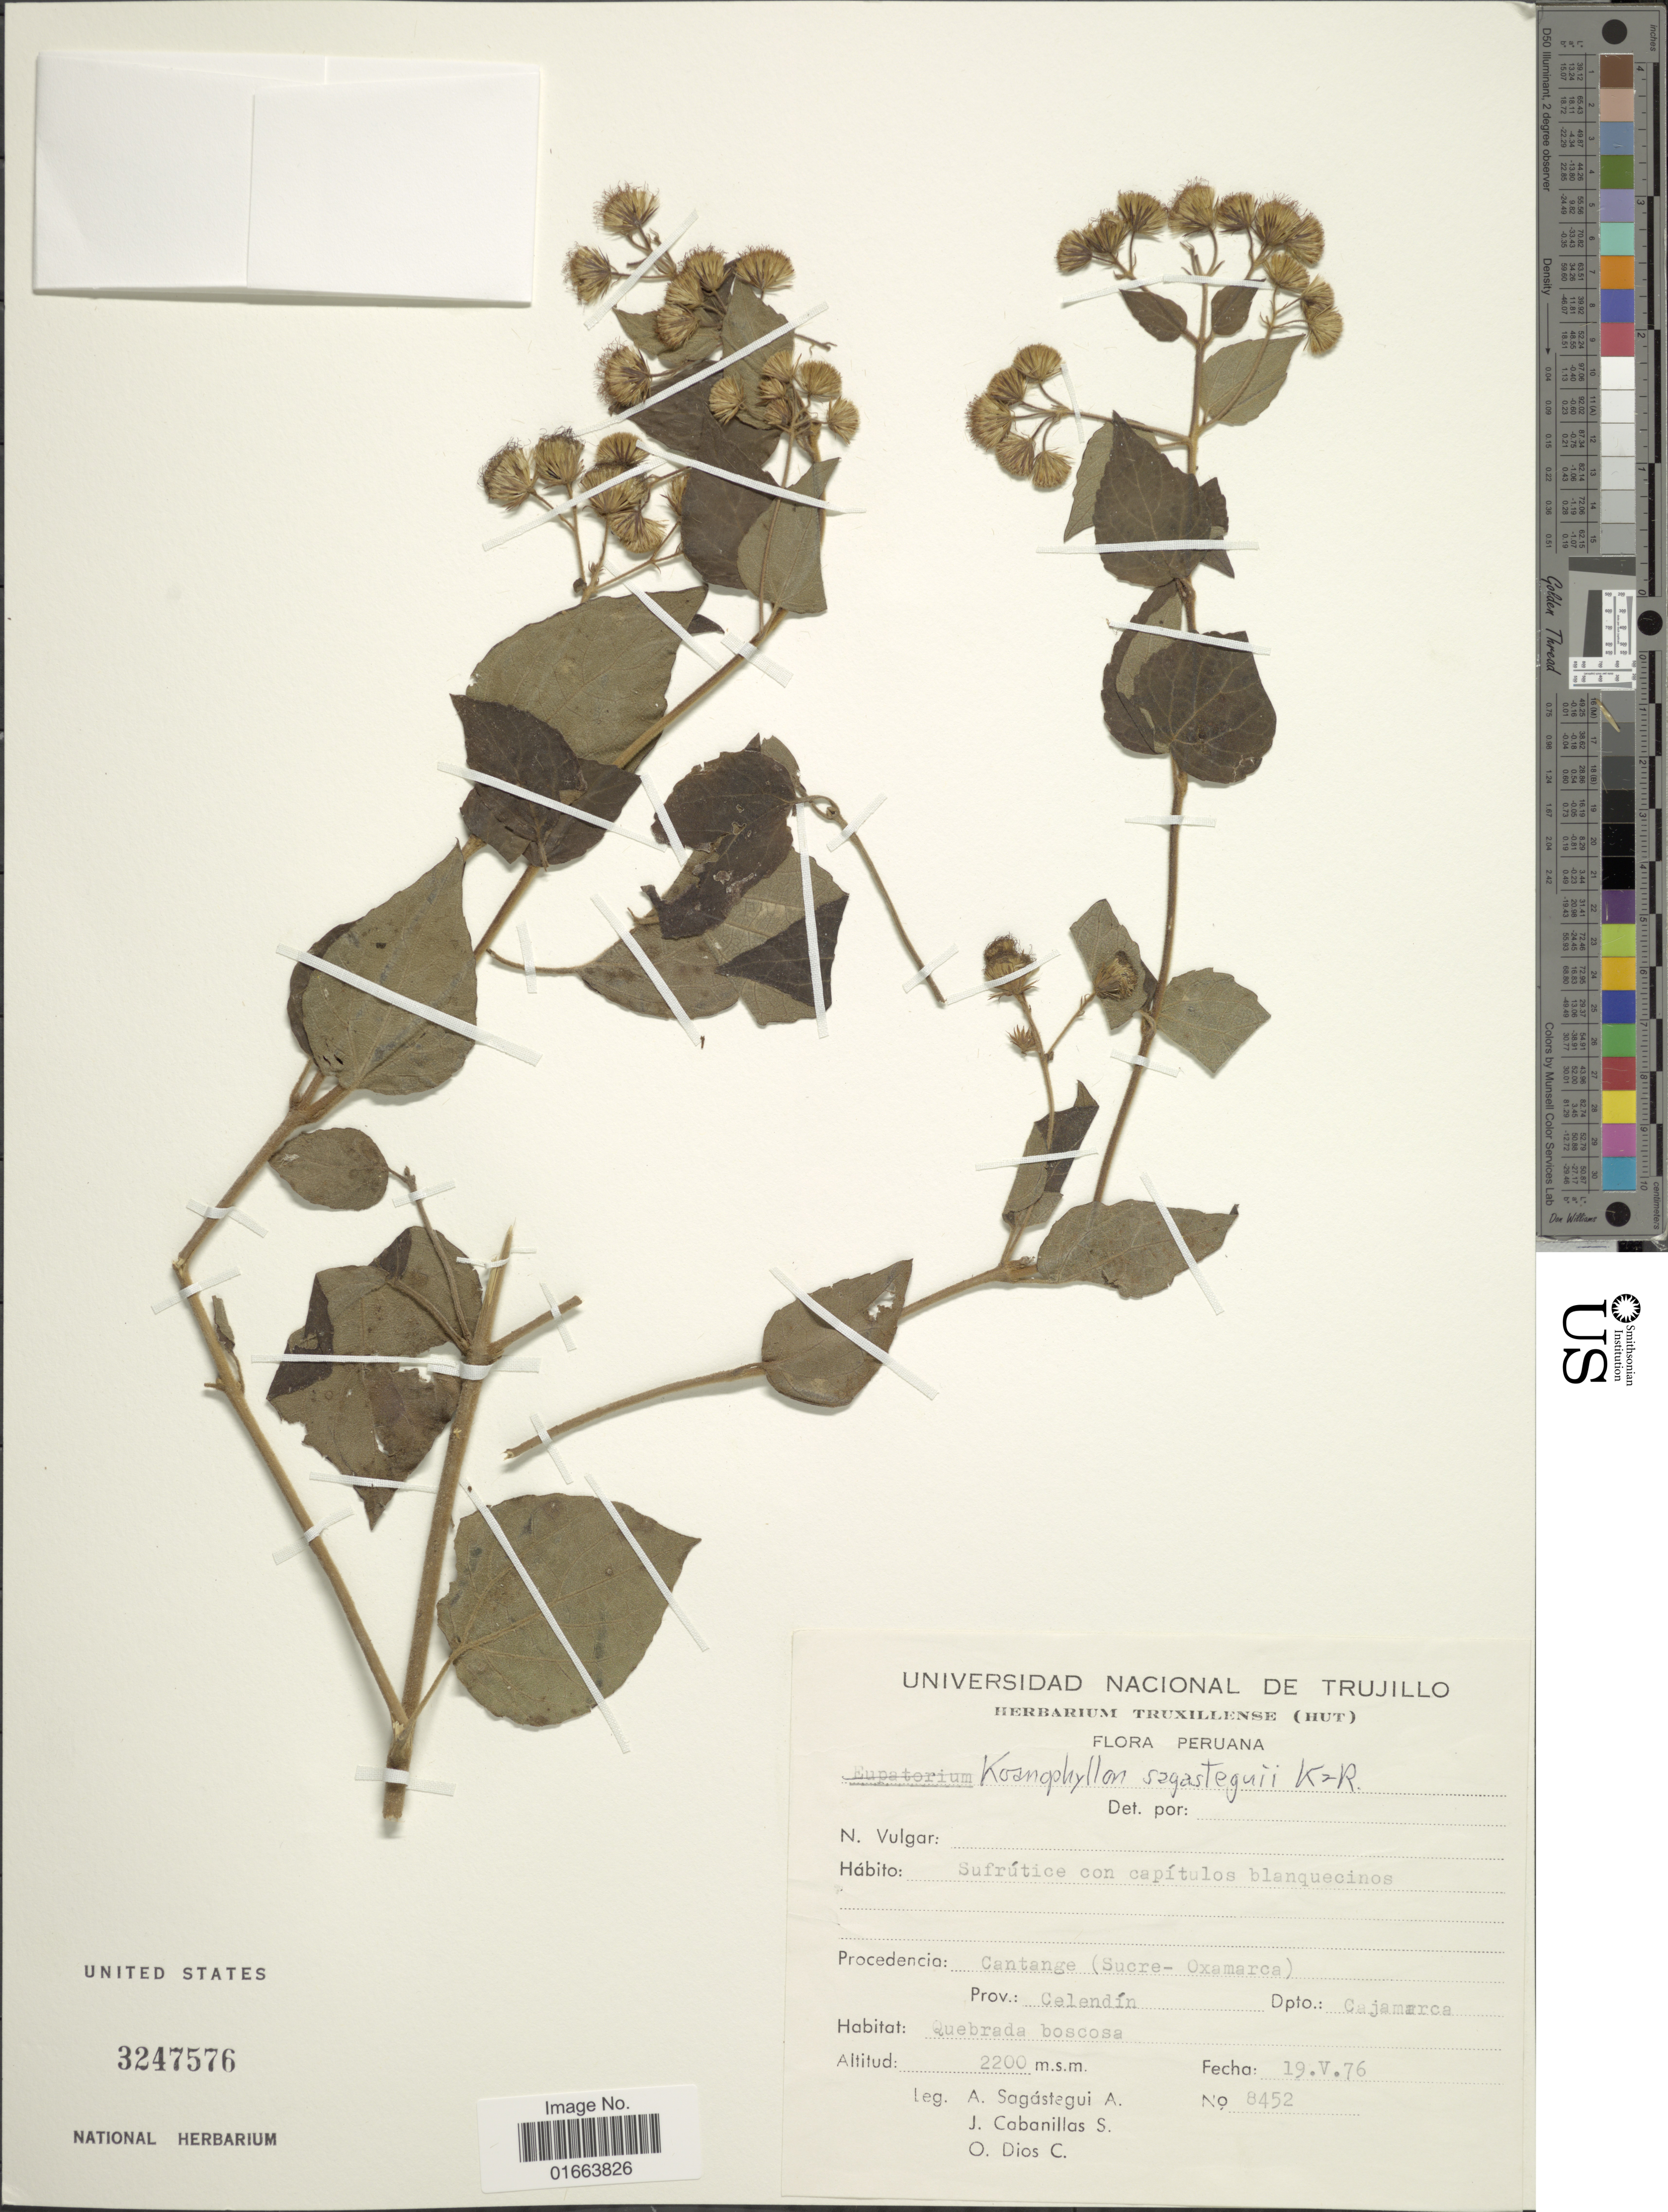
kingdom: Plantae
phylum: Tracheophyta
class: Magnoliopsida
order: Asterales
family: Asteraceae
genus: Koanophyllon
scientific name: Koanophyllon sagasteguii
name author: R.M. King & H. Rob.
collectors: A. Sagástegui A., J. Cabanillas S. & O. Dios C.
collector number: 8452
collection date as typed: Transcribed d/m/y: 19/5/76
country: Peru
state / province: Cajamarca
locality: Cantange (Sucre - Oxamarca). Prov.: Celendín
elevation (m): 2200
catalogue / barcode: US 3247576